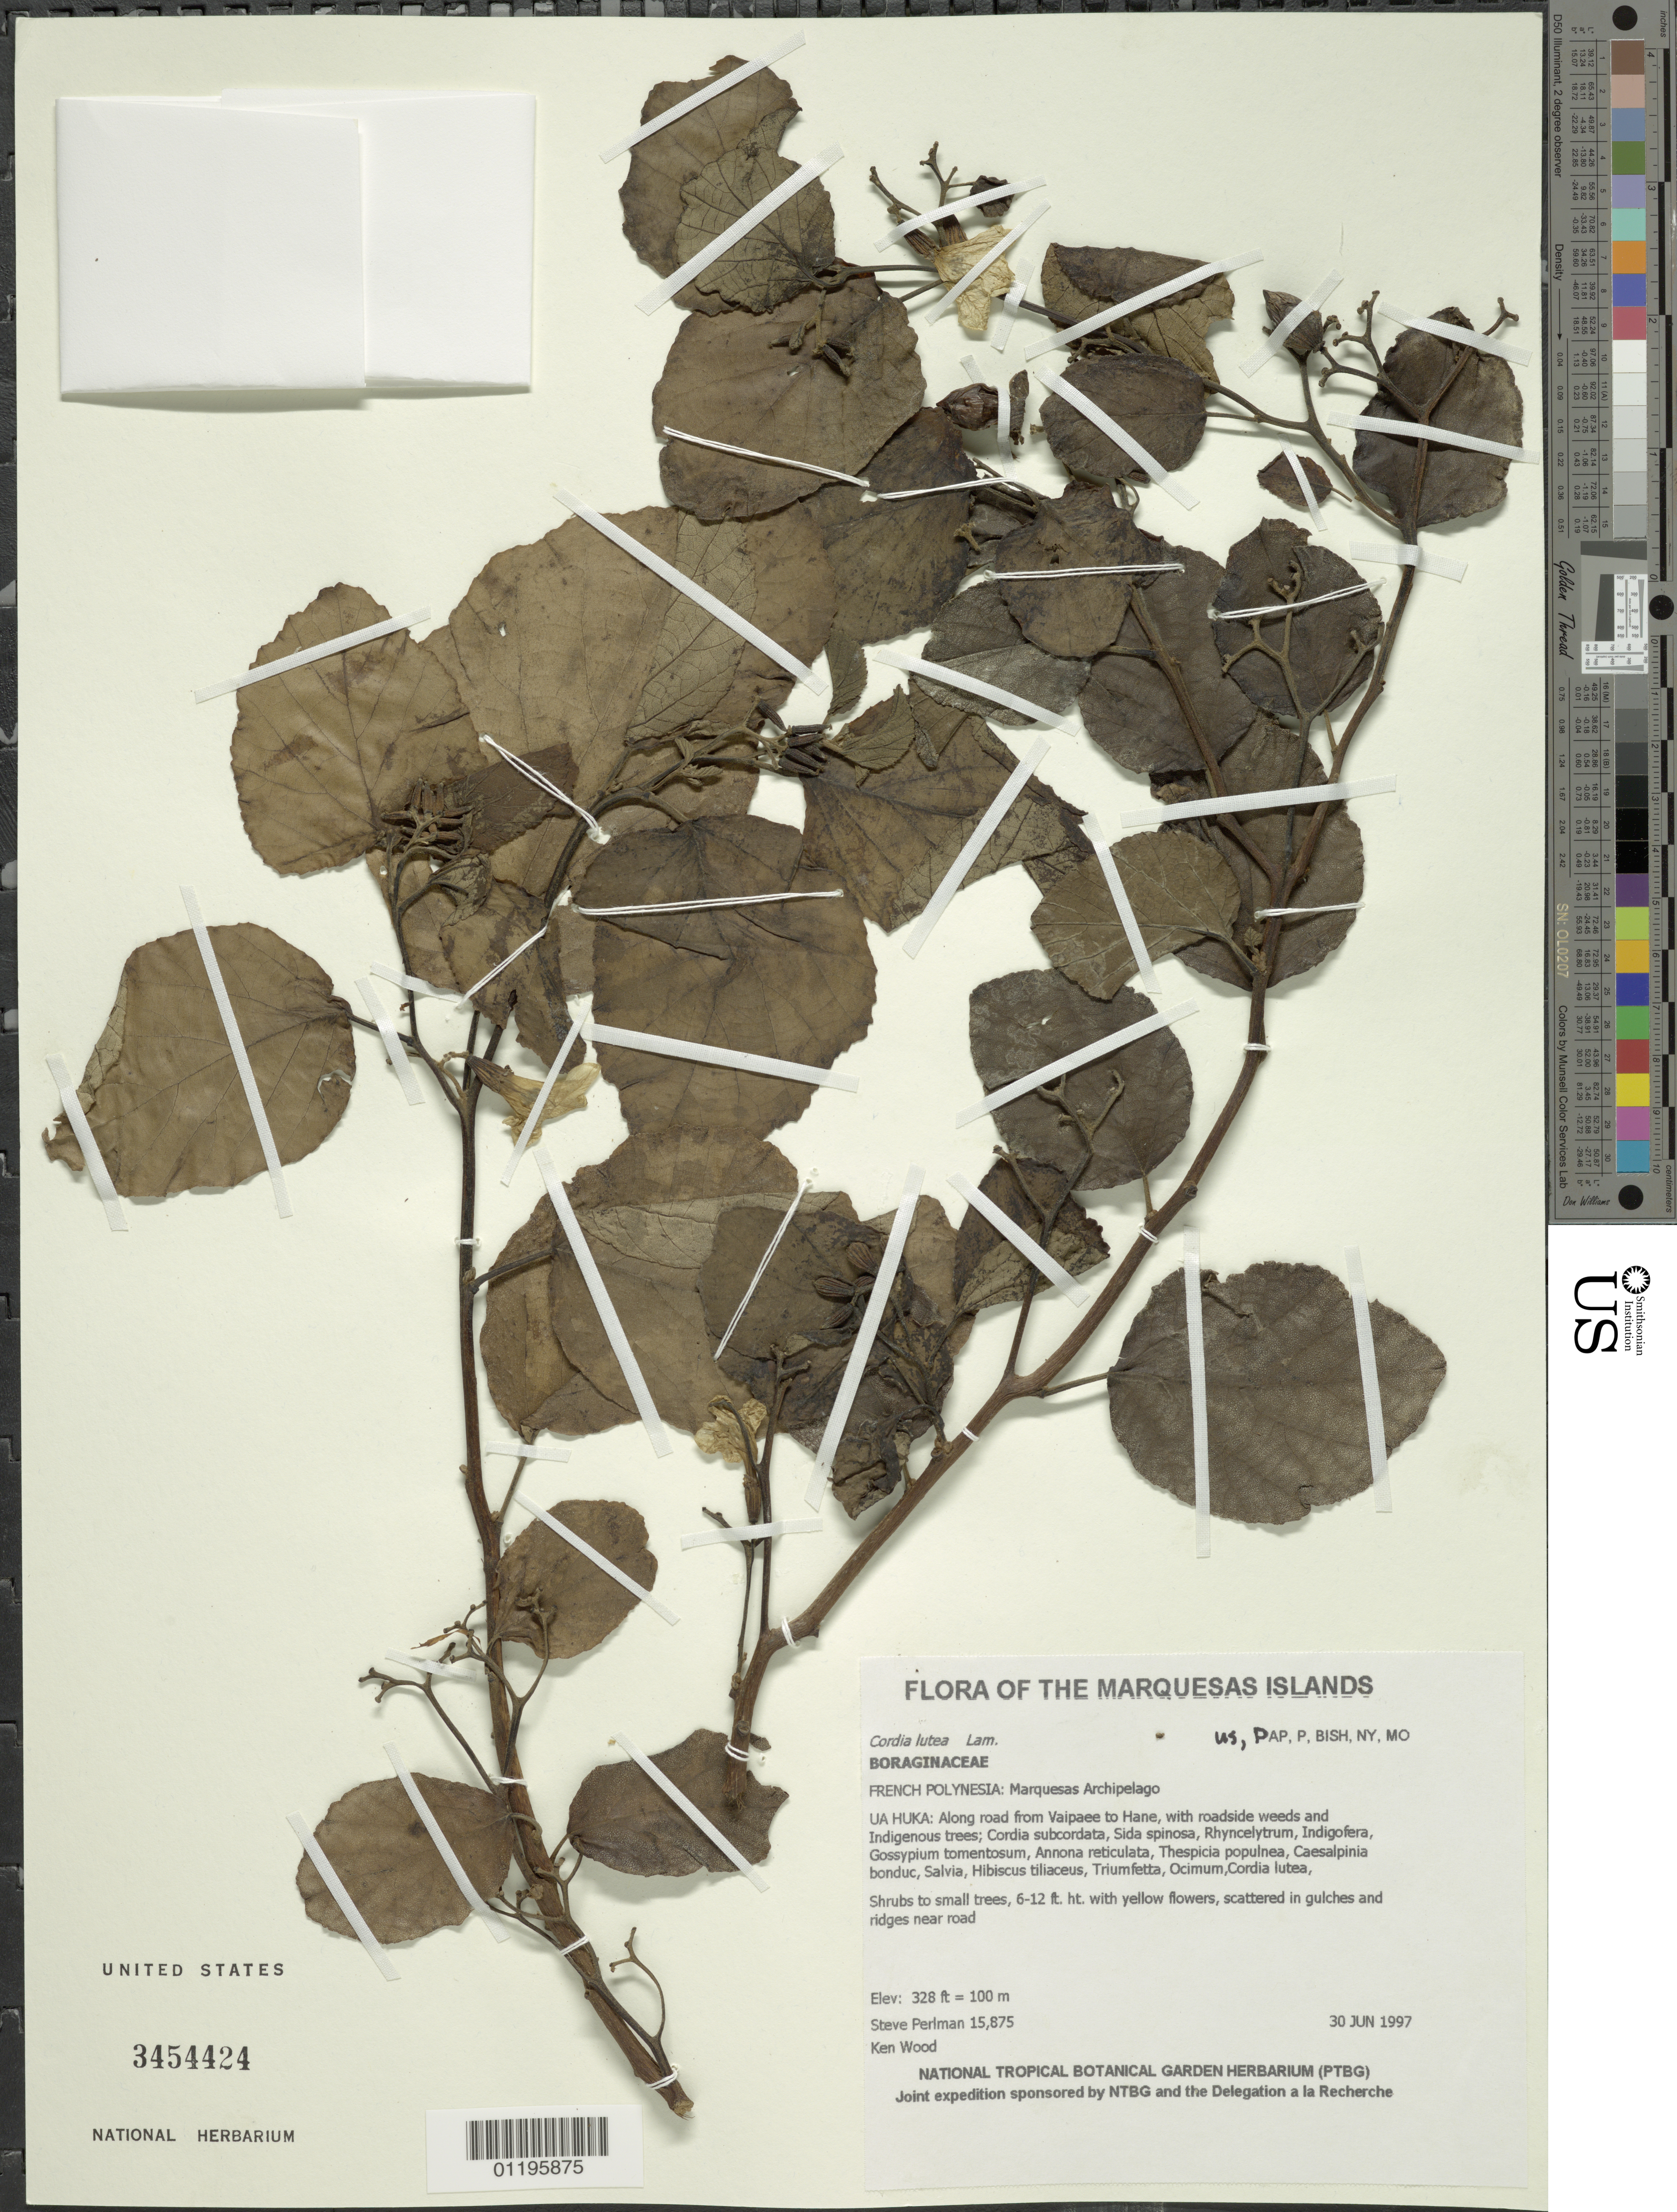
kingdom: Plantae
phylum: Tracheophyta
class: Magnoliopsida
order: Boraginales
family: Cordiaceae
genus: Cordia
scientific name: Cordia lutea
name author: Lam.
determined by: Lorence, David H., (PTBG), National Tropical Botanical Garden (UNITED STATES)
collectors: S. P. Perlman & K. R. Wood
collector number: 15875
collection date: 1997-06-30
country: French Polynesia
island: Ua Huka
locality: Along road from Vaipaee to Hane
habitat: Scattered in gulches and ridges near road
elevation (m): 100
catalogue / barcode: US 3454424